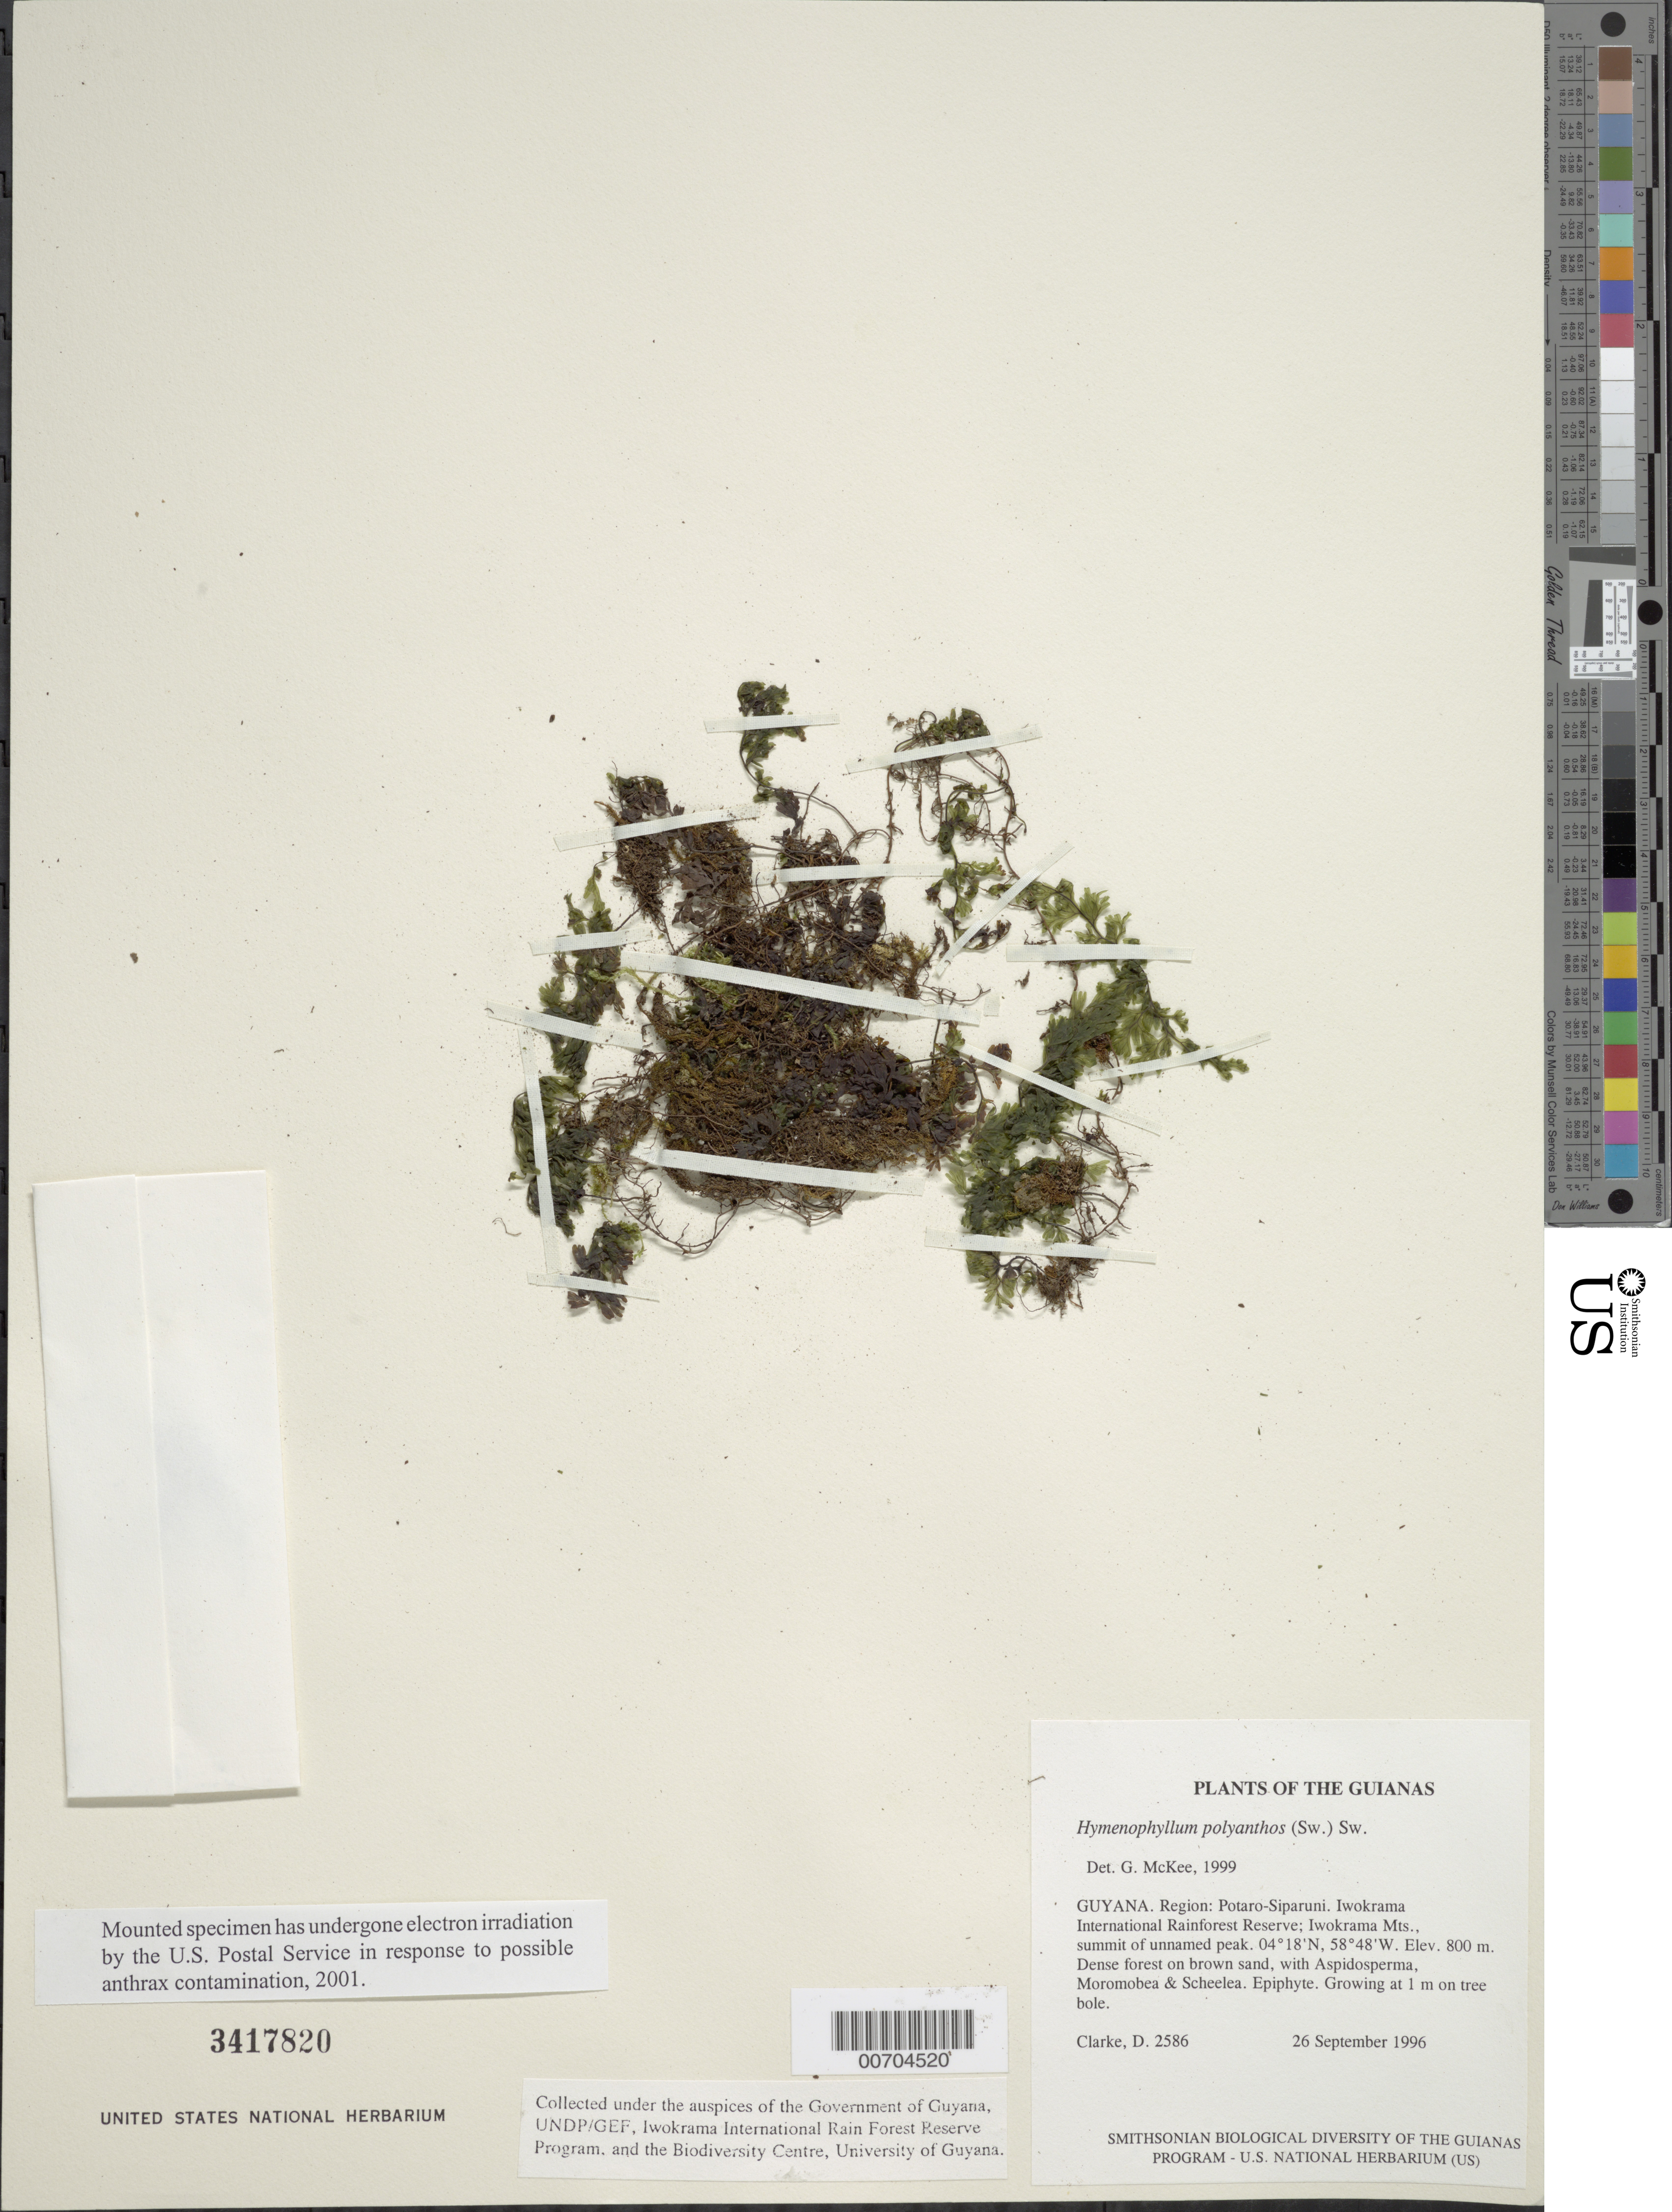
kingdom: Plantae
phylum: Tracheophyta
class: Polypodiopsida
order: Hymenophyllales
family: Hymenophyllaceae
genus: Hymenophyllum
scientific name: Hymenophyllum polyanthos var. polyanthos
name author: (Sw.) Sw.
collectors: H. D. Clarke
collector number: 2586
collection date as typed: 26 September 1996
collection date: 1996-09-26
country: Guyana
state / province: Potaro-Siparuni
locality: Iwokrama International Rainforest Reserve; Iwokrama Mts., summit of unnamed peak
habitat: Dense forest on brown sand, with Aspidosperma, Moronobea & Scheelea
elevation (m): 800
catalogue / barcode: US 3417820